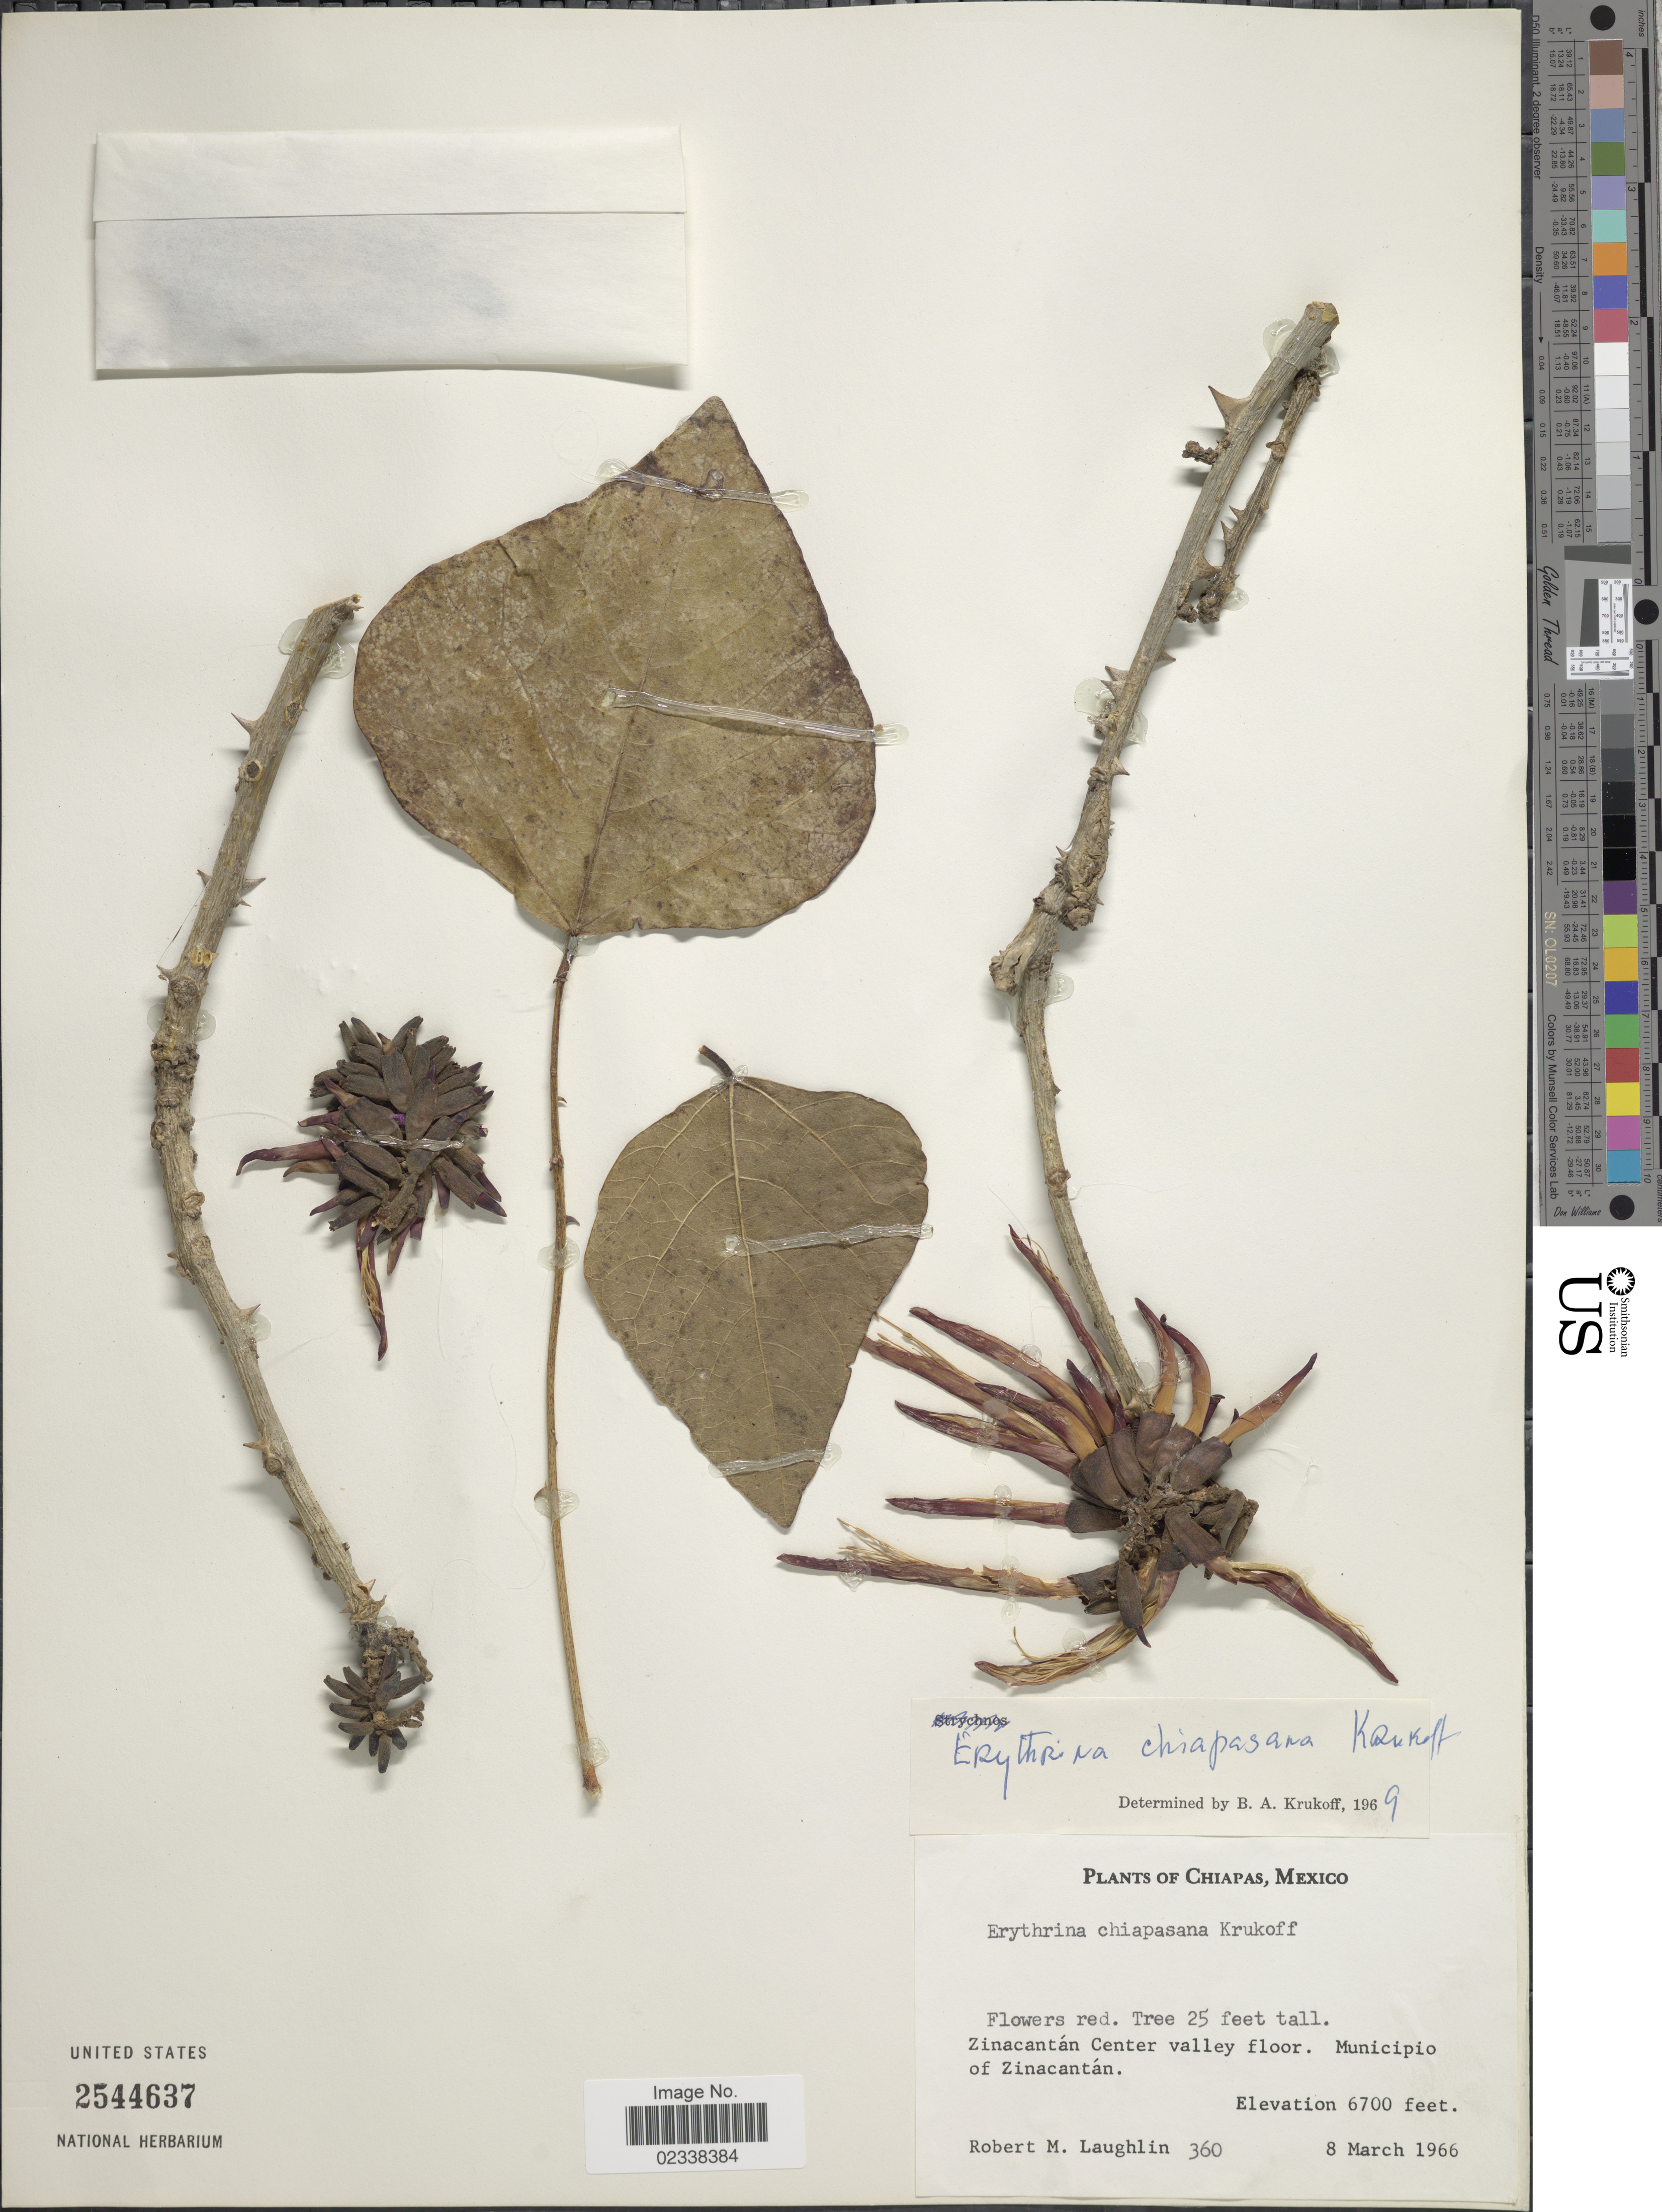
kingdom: Plantae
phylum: Tracheophyta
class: Magnoliopsida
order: Fabales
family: Fabaceae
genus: Erythrina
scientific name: Erythrina chiapasana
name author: Krukoff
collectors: R. M. Laughlin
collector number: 360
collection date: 1966-03-08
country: Mexico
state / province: Chiapas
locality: Zinacantan Center valley floor. Municipio of Zinacantan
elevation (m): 2042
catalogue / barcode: US 2544637